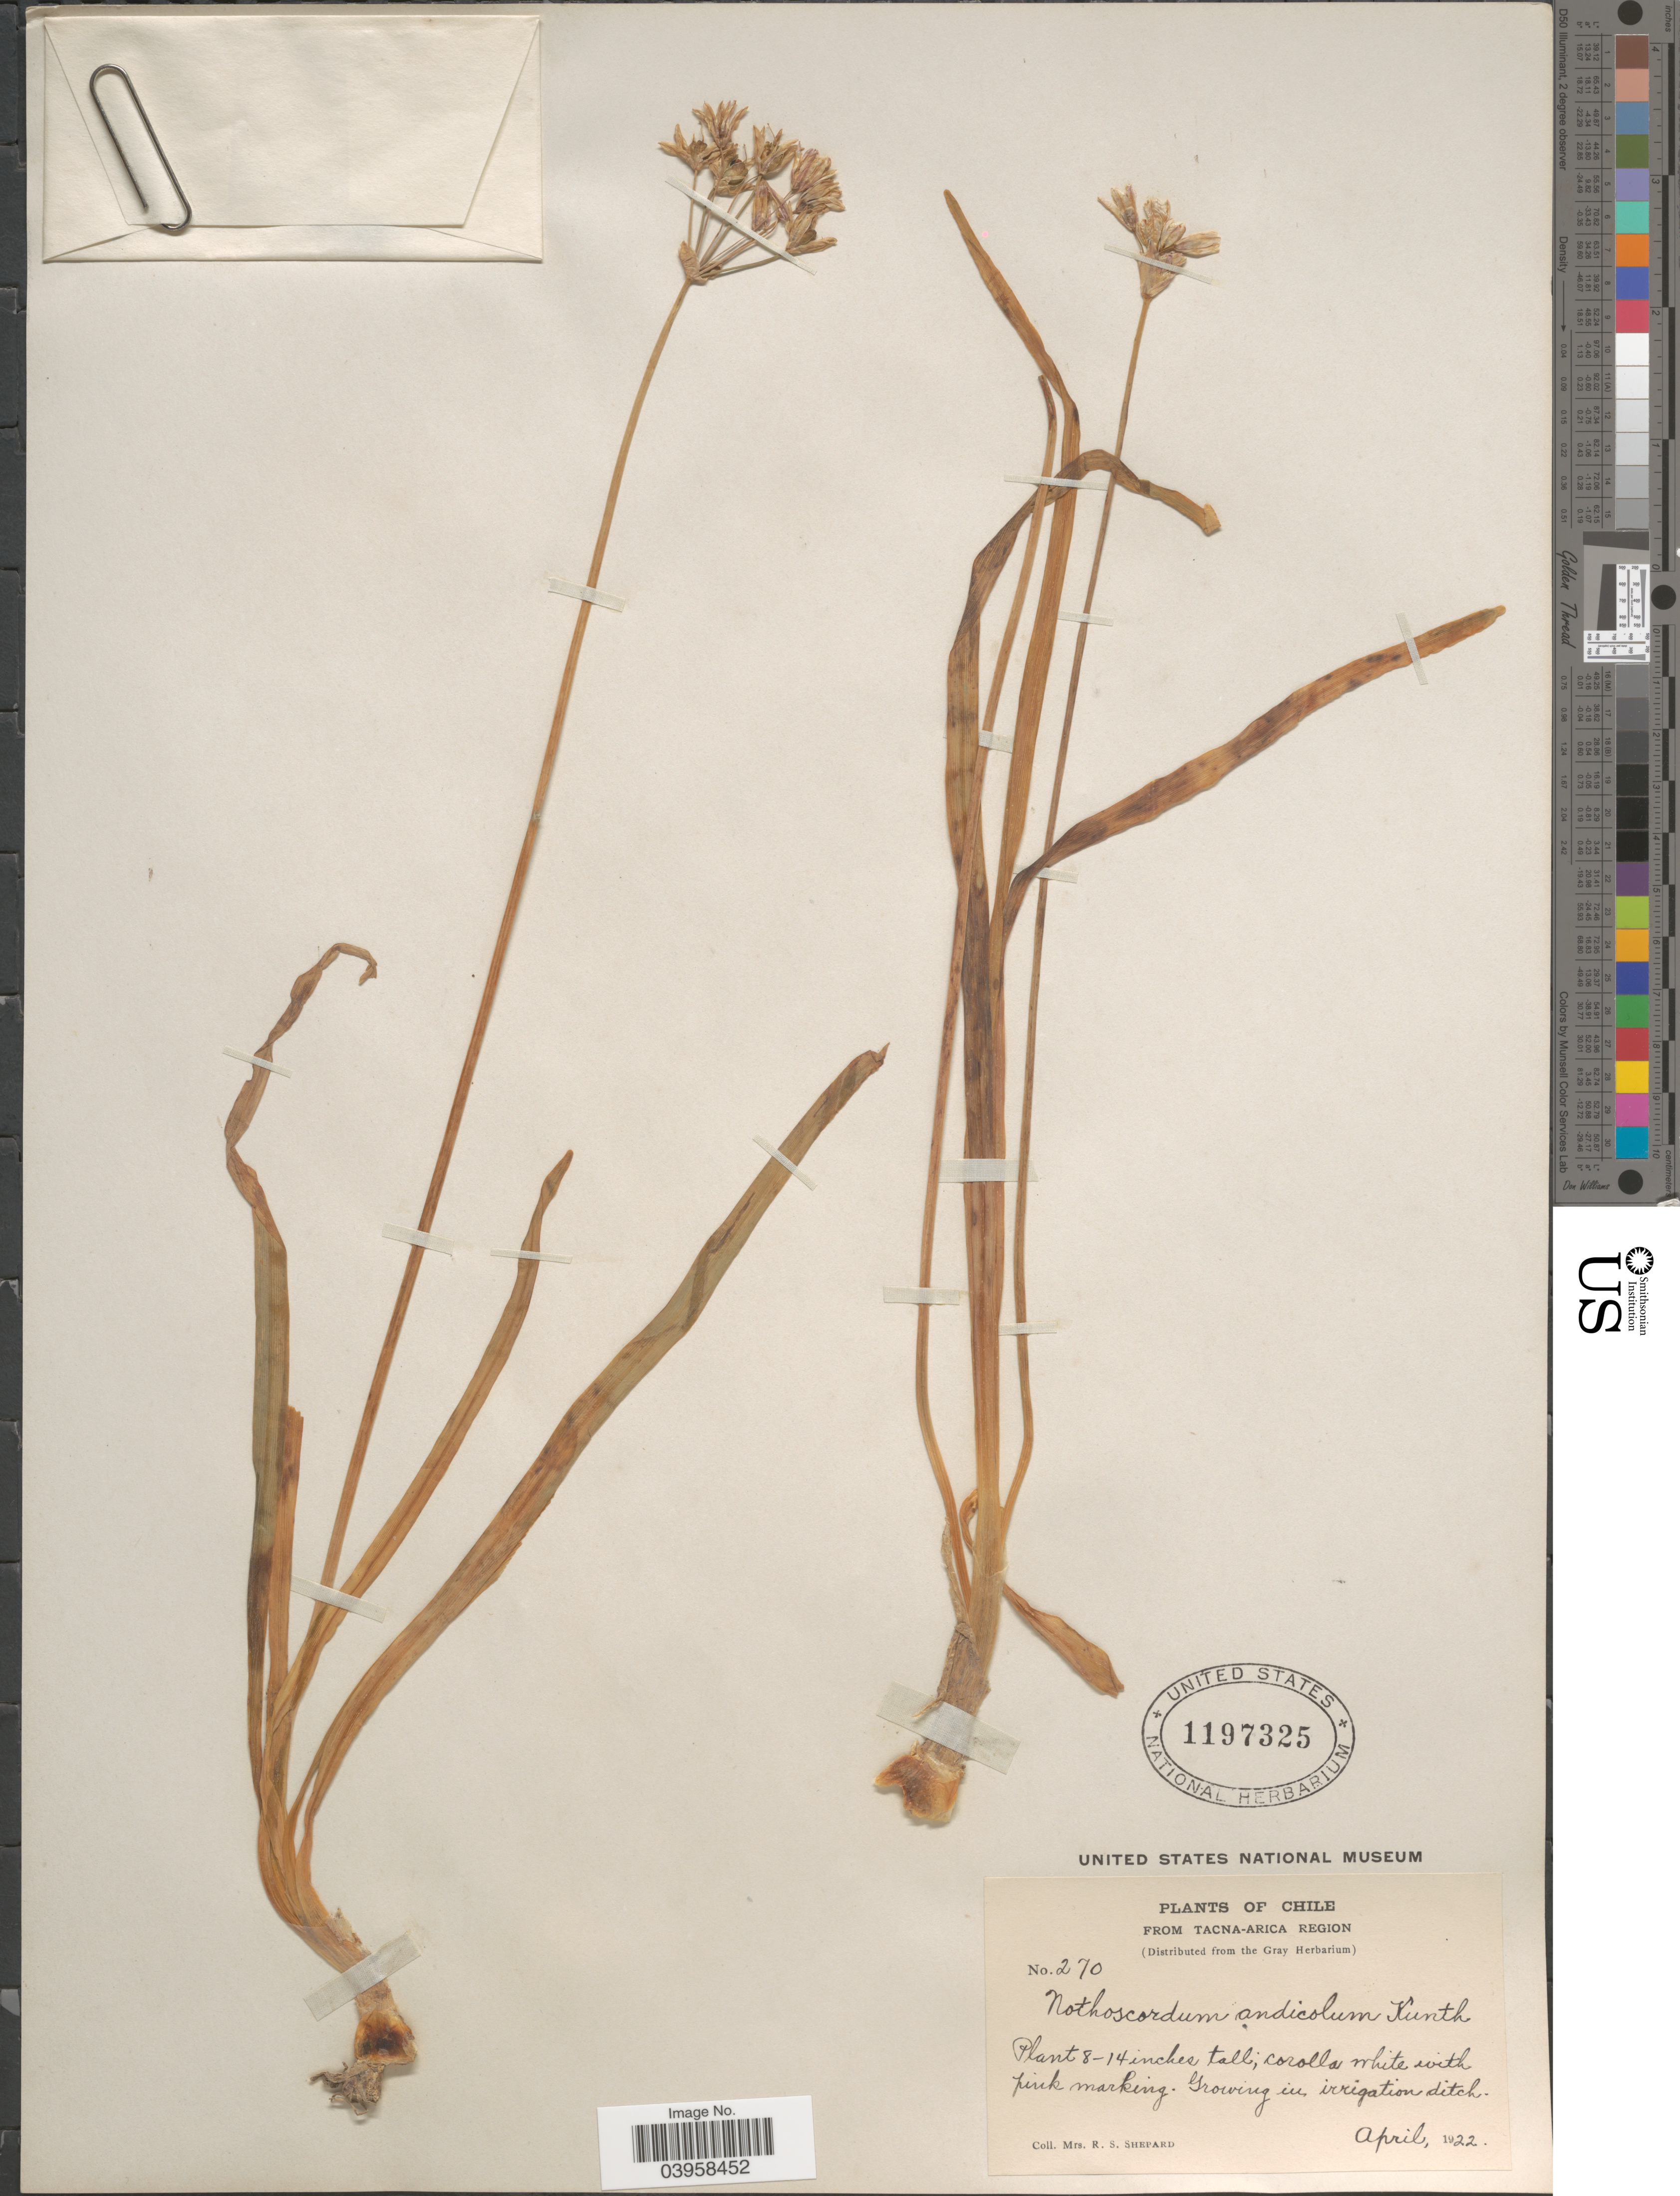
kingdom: Plantae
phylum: Tracheophyta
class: Liliopsida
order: Asparagales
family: Amaryllidaceae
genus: Nothoscordum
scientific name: Nothoscordum andicola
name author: Kunth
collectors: R. Shepard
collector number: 270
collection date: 1922-04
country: Chile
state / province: Arica y Parinacota (XV)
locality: Tacna-Arica Region.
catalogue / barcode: US 1197325